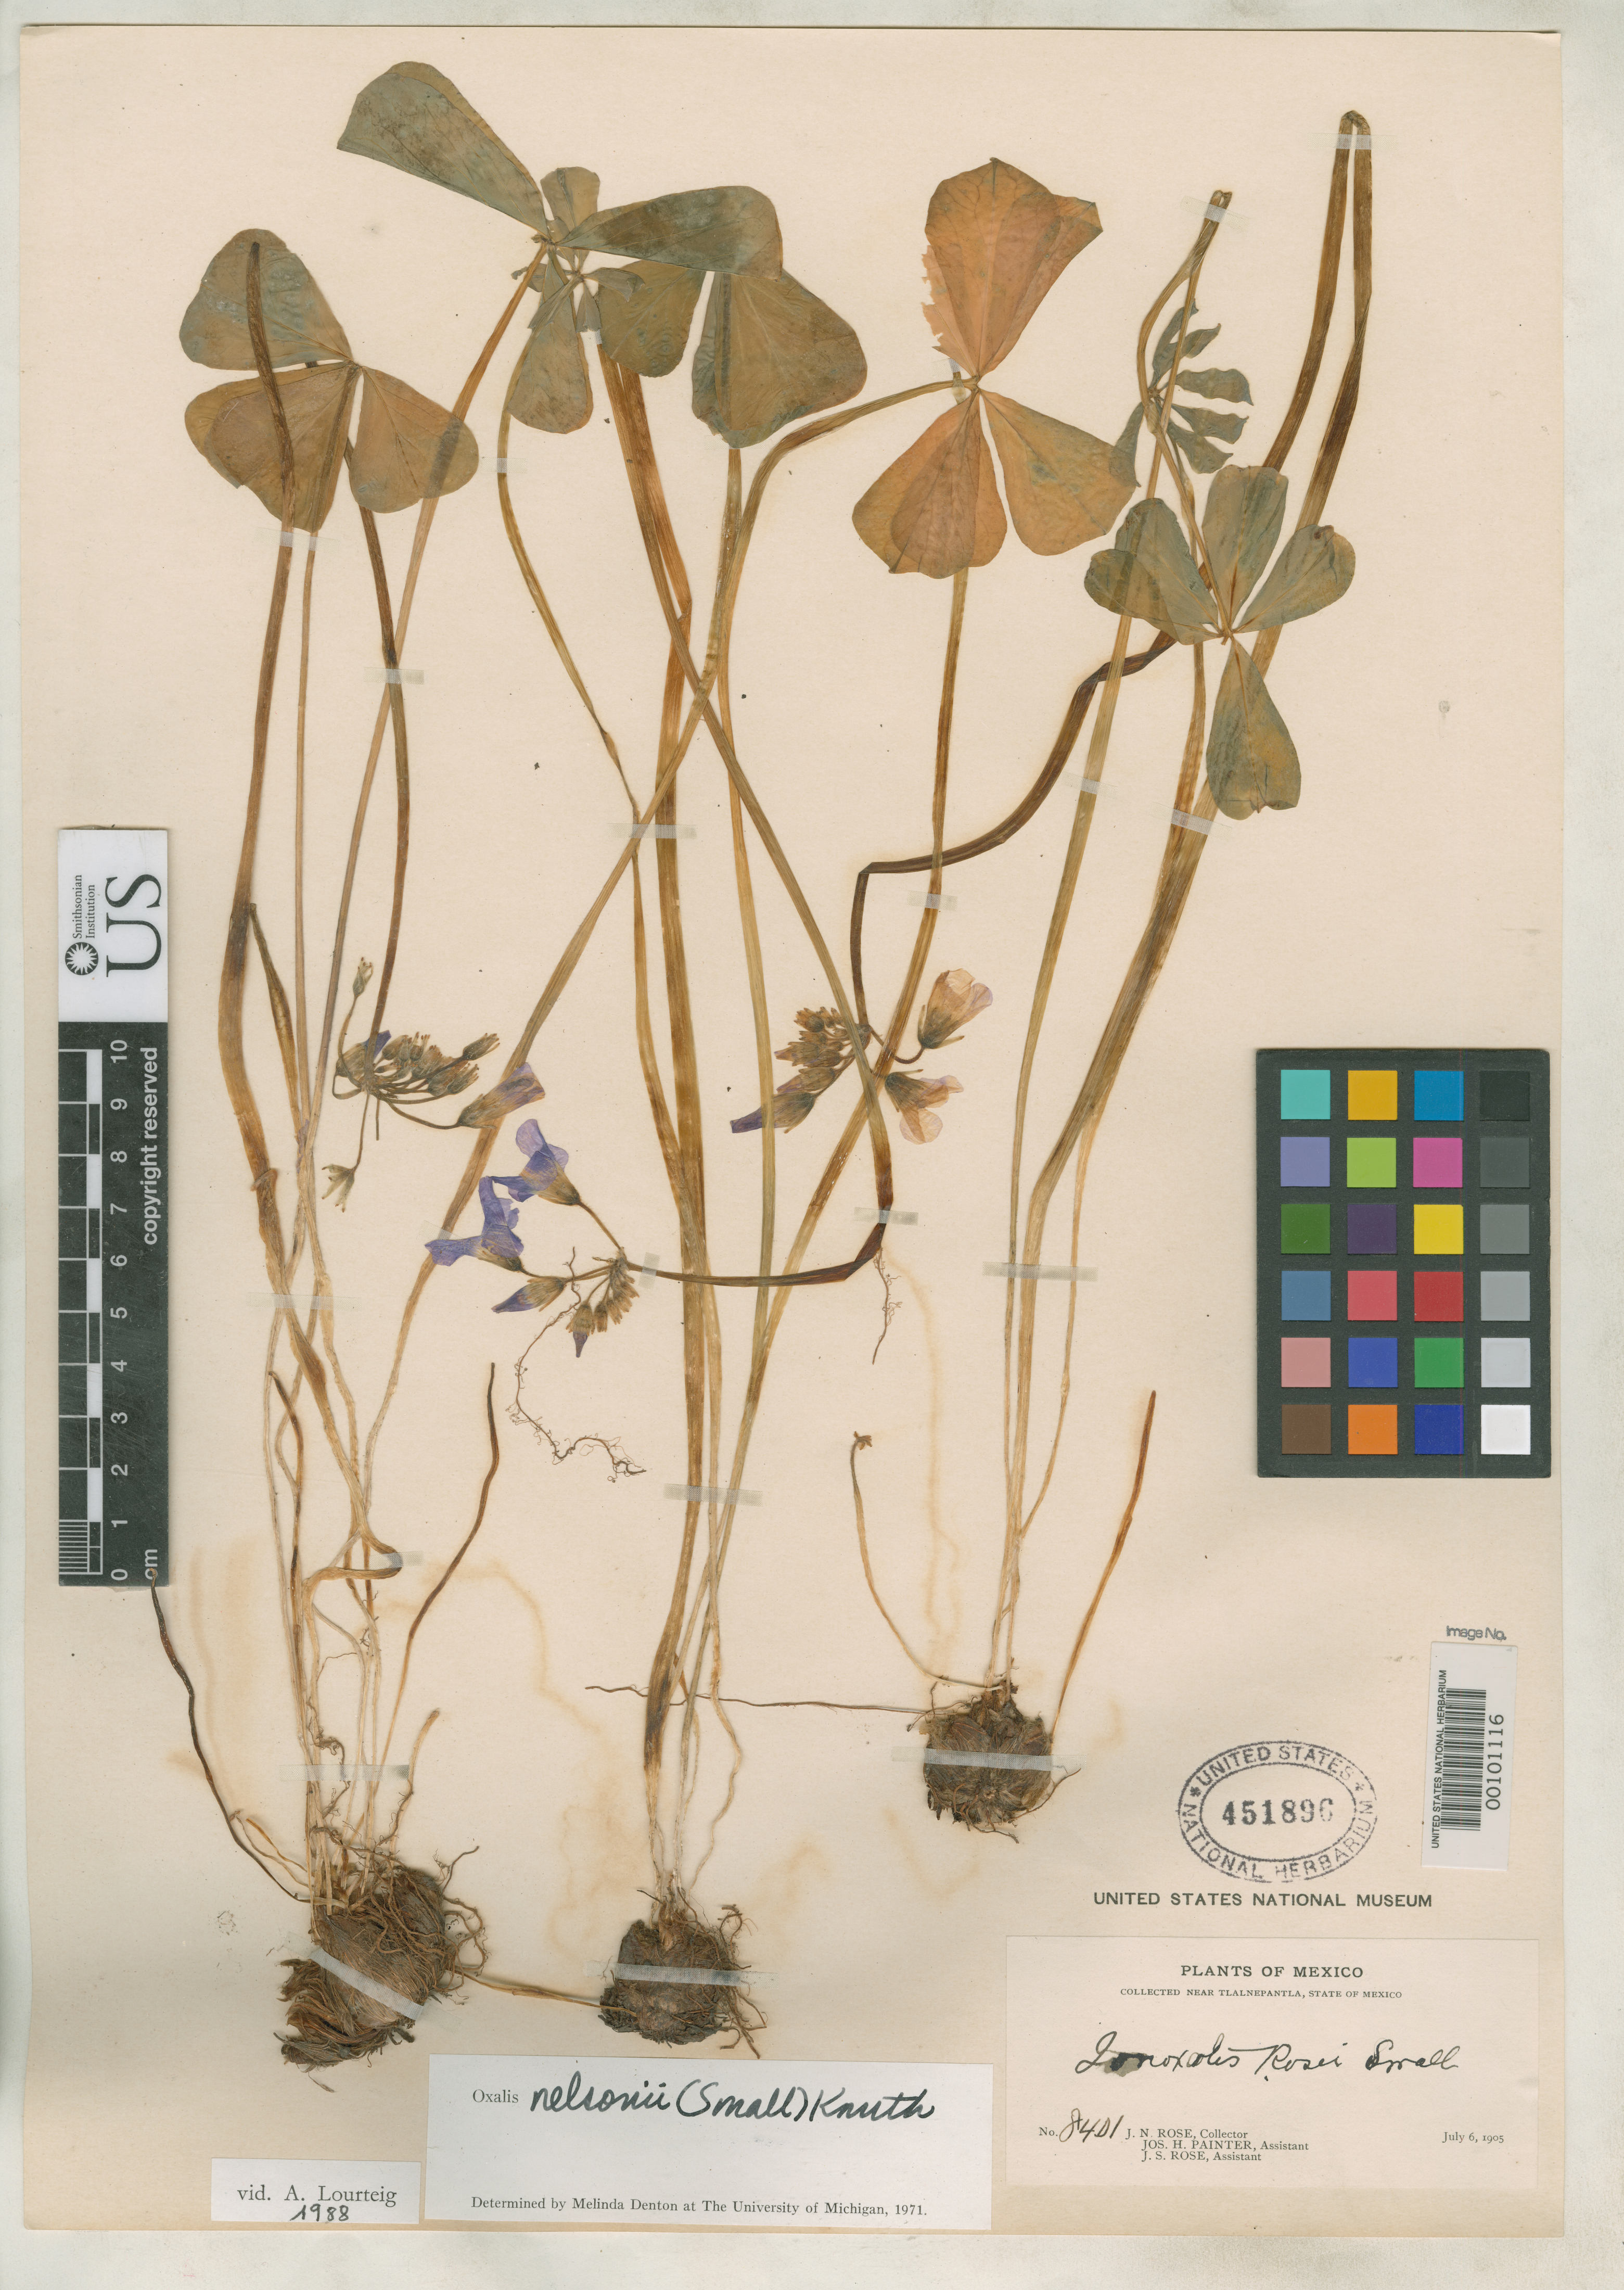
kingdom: Plantae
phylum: Tracheophyta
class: Magnoliopsida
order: Oxalidales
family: Oxalidaceae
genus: Ionoxalis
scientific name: Ionoxalis rosei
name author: Small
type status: Isotype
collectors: J. N. Rose, J. H. Painter & J. S. Rose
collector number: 8401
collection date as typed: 06 Jul 1905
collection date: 1905-07-06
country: Mexico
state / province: México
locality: Near Tlalnepantla.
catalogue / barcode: US 451896